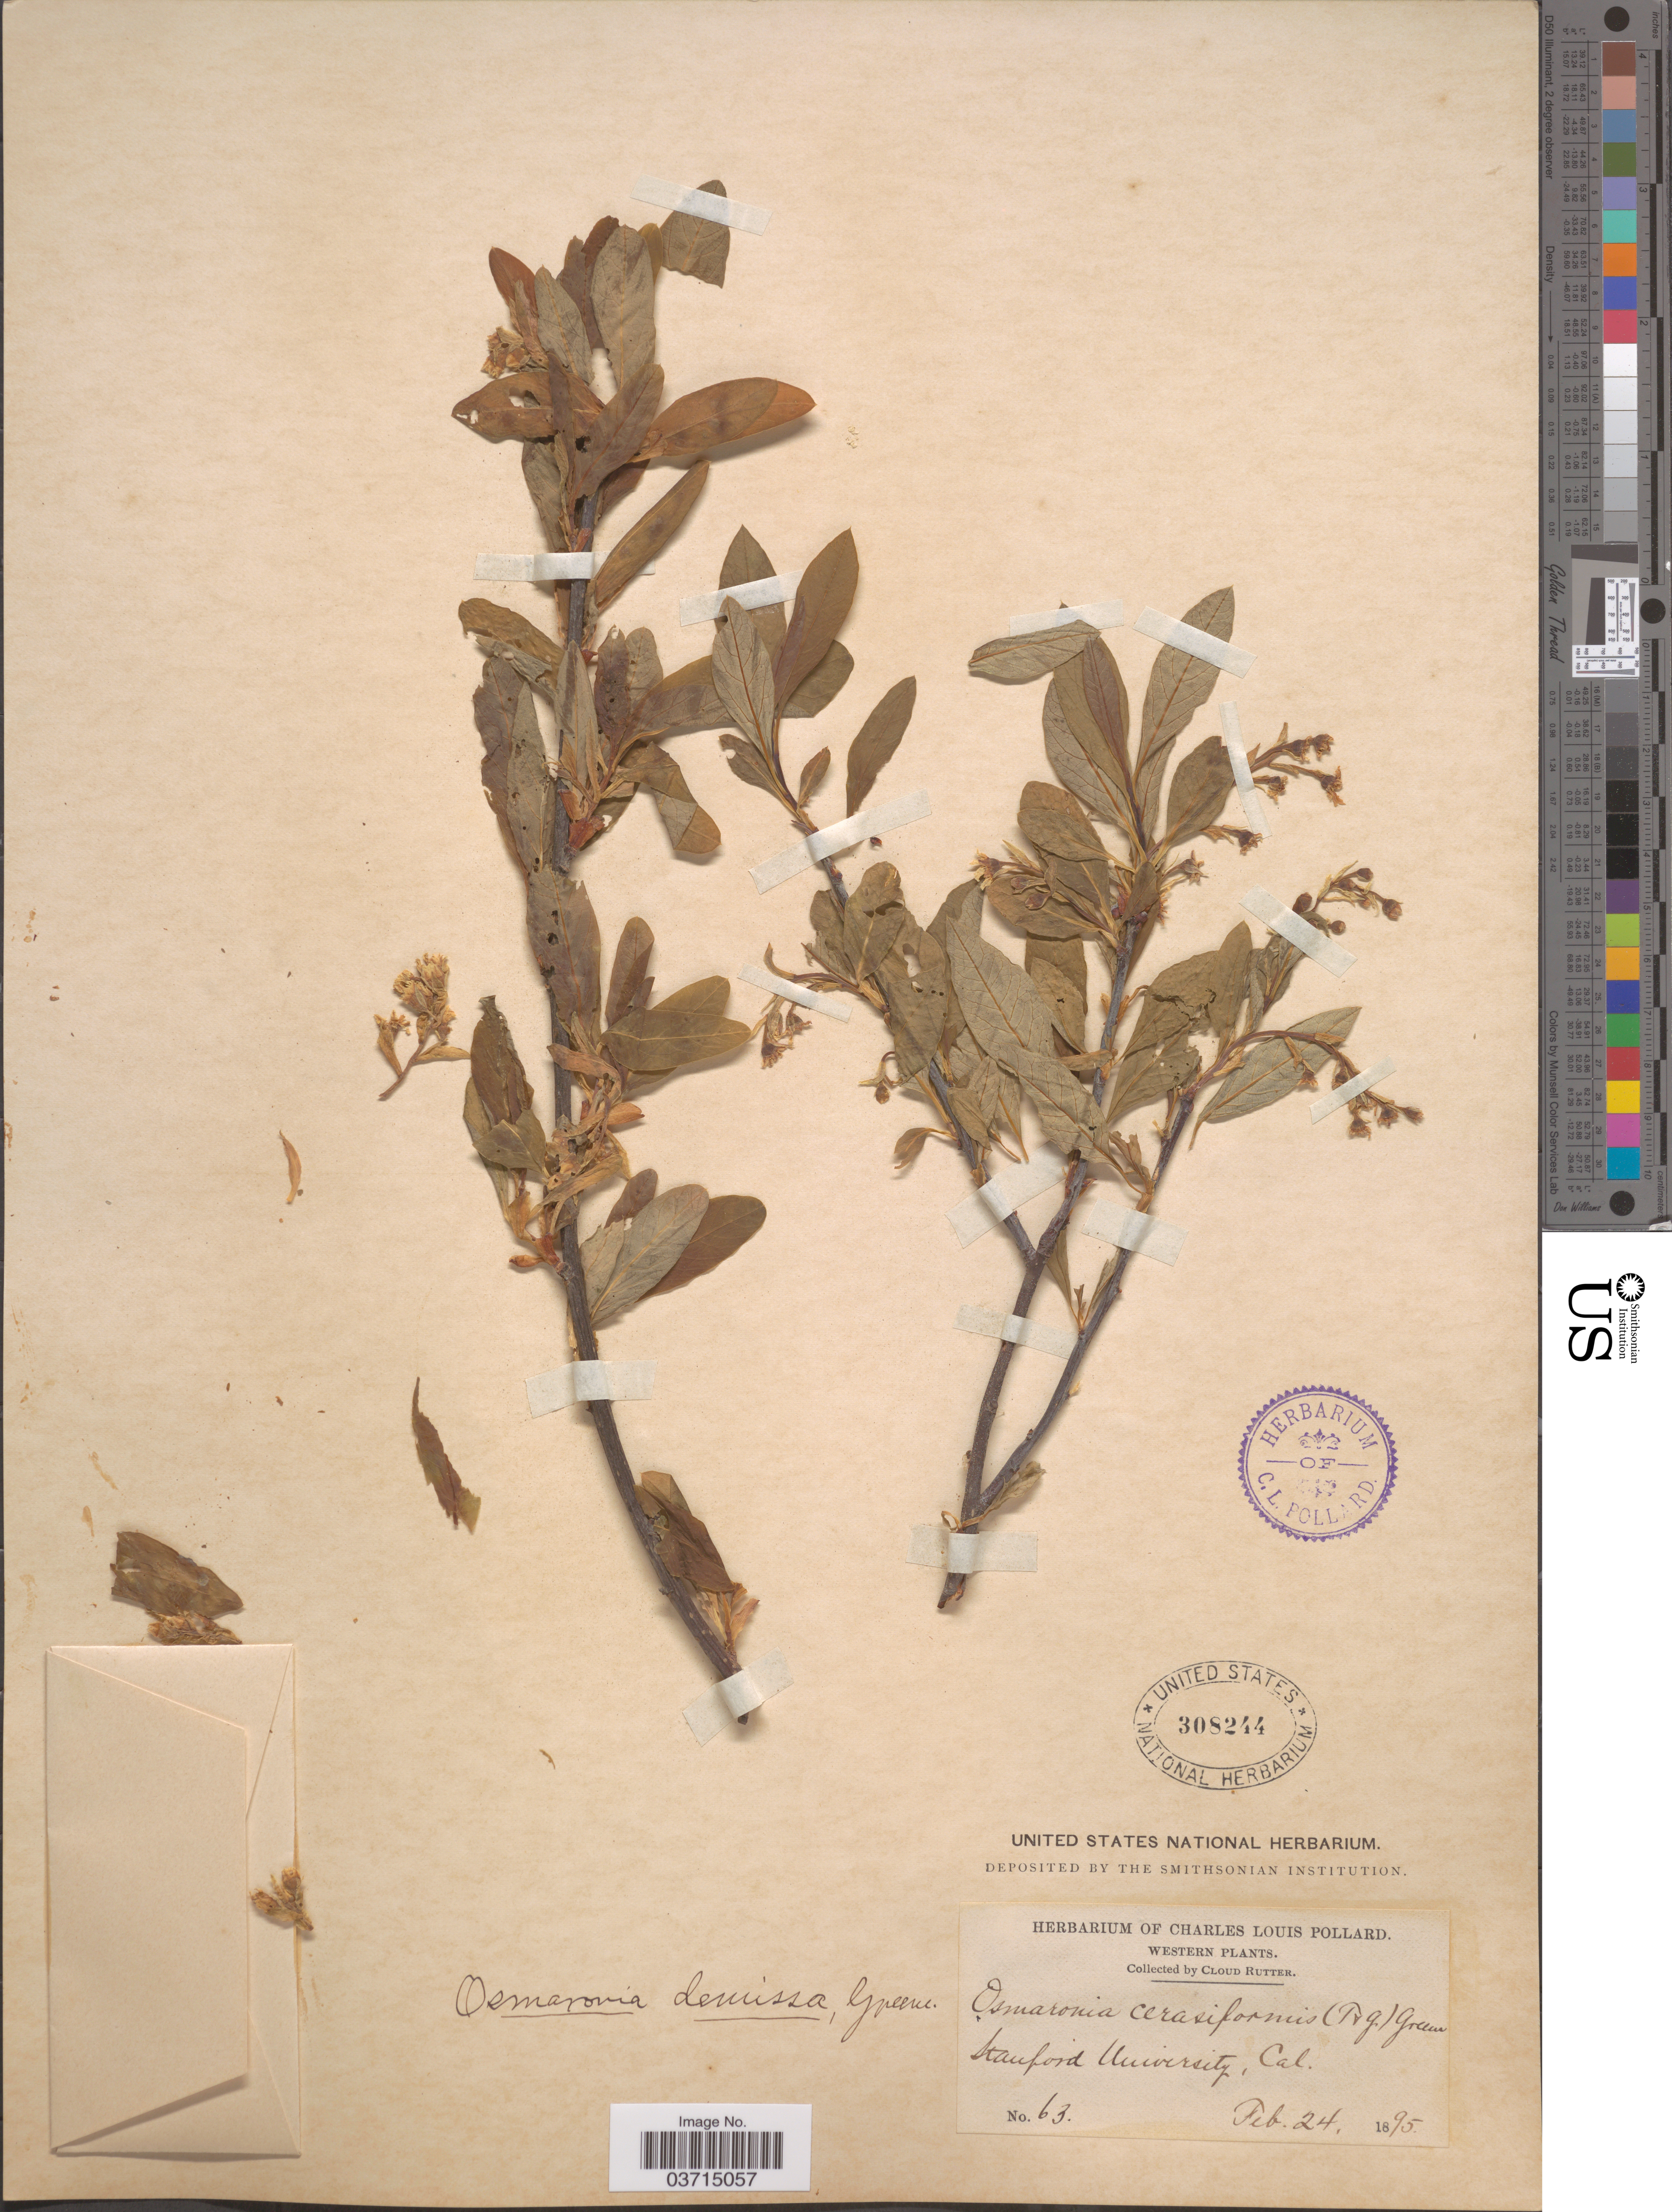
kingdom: Plantae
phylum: Tracheophyta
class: Magnoliopsida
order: Rosales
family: Rosaceae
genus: Oemleria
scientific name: Oemleria cerasiformis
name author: (Torr. & A. Gray ex Hook. & Arn.) J.W. Landon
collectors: C. Rutter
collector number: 63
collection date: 1895-02-24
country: United States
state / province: California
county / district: Santa Clara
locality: Western. Stanford University.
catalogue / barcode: US 308244